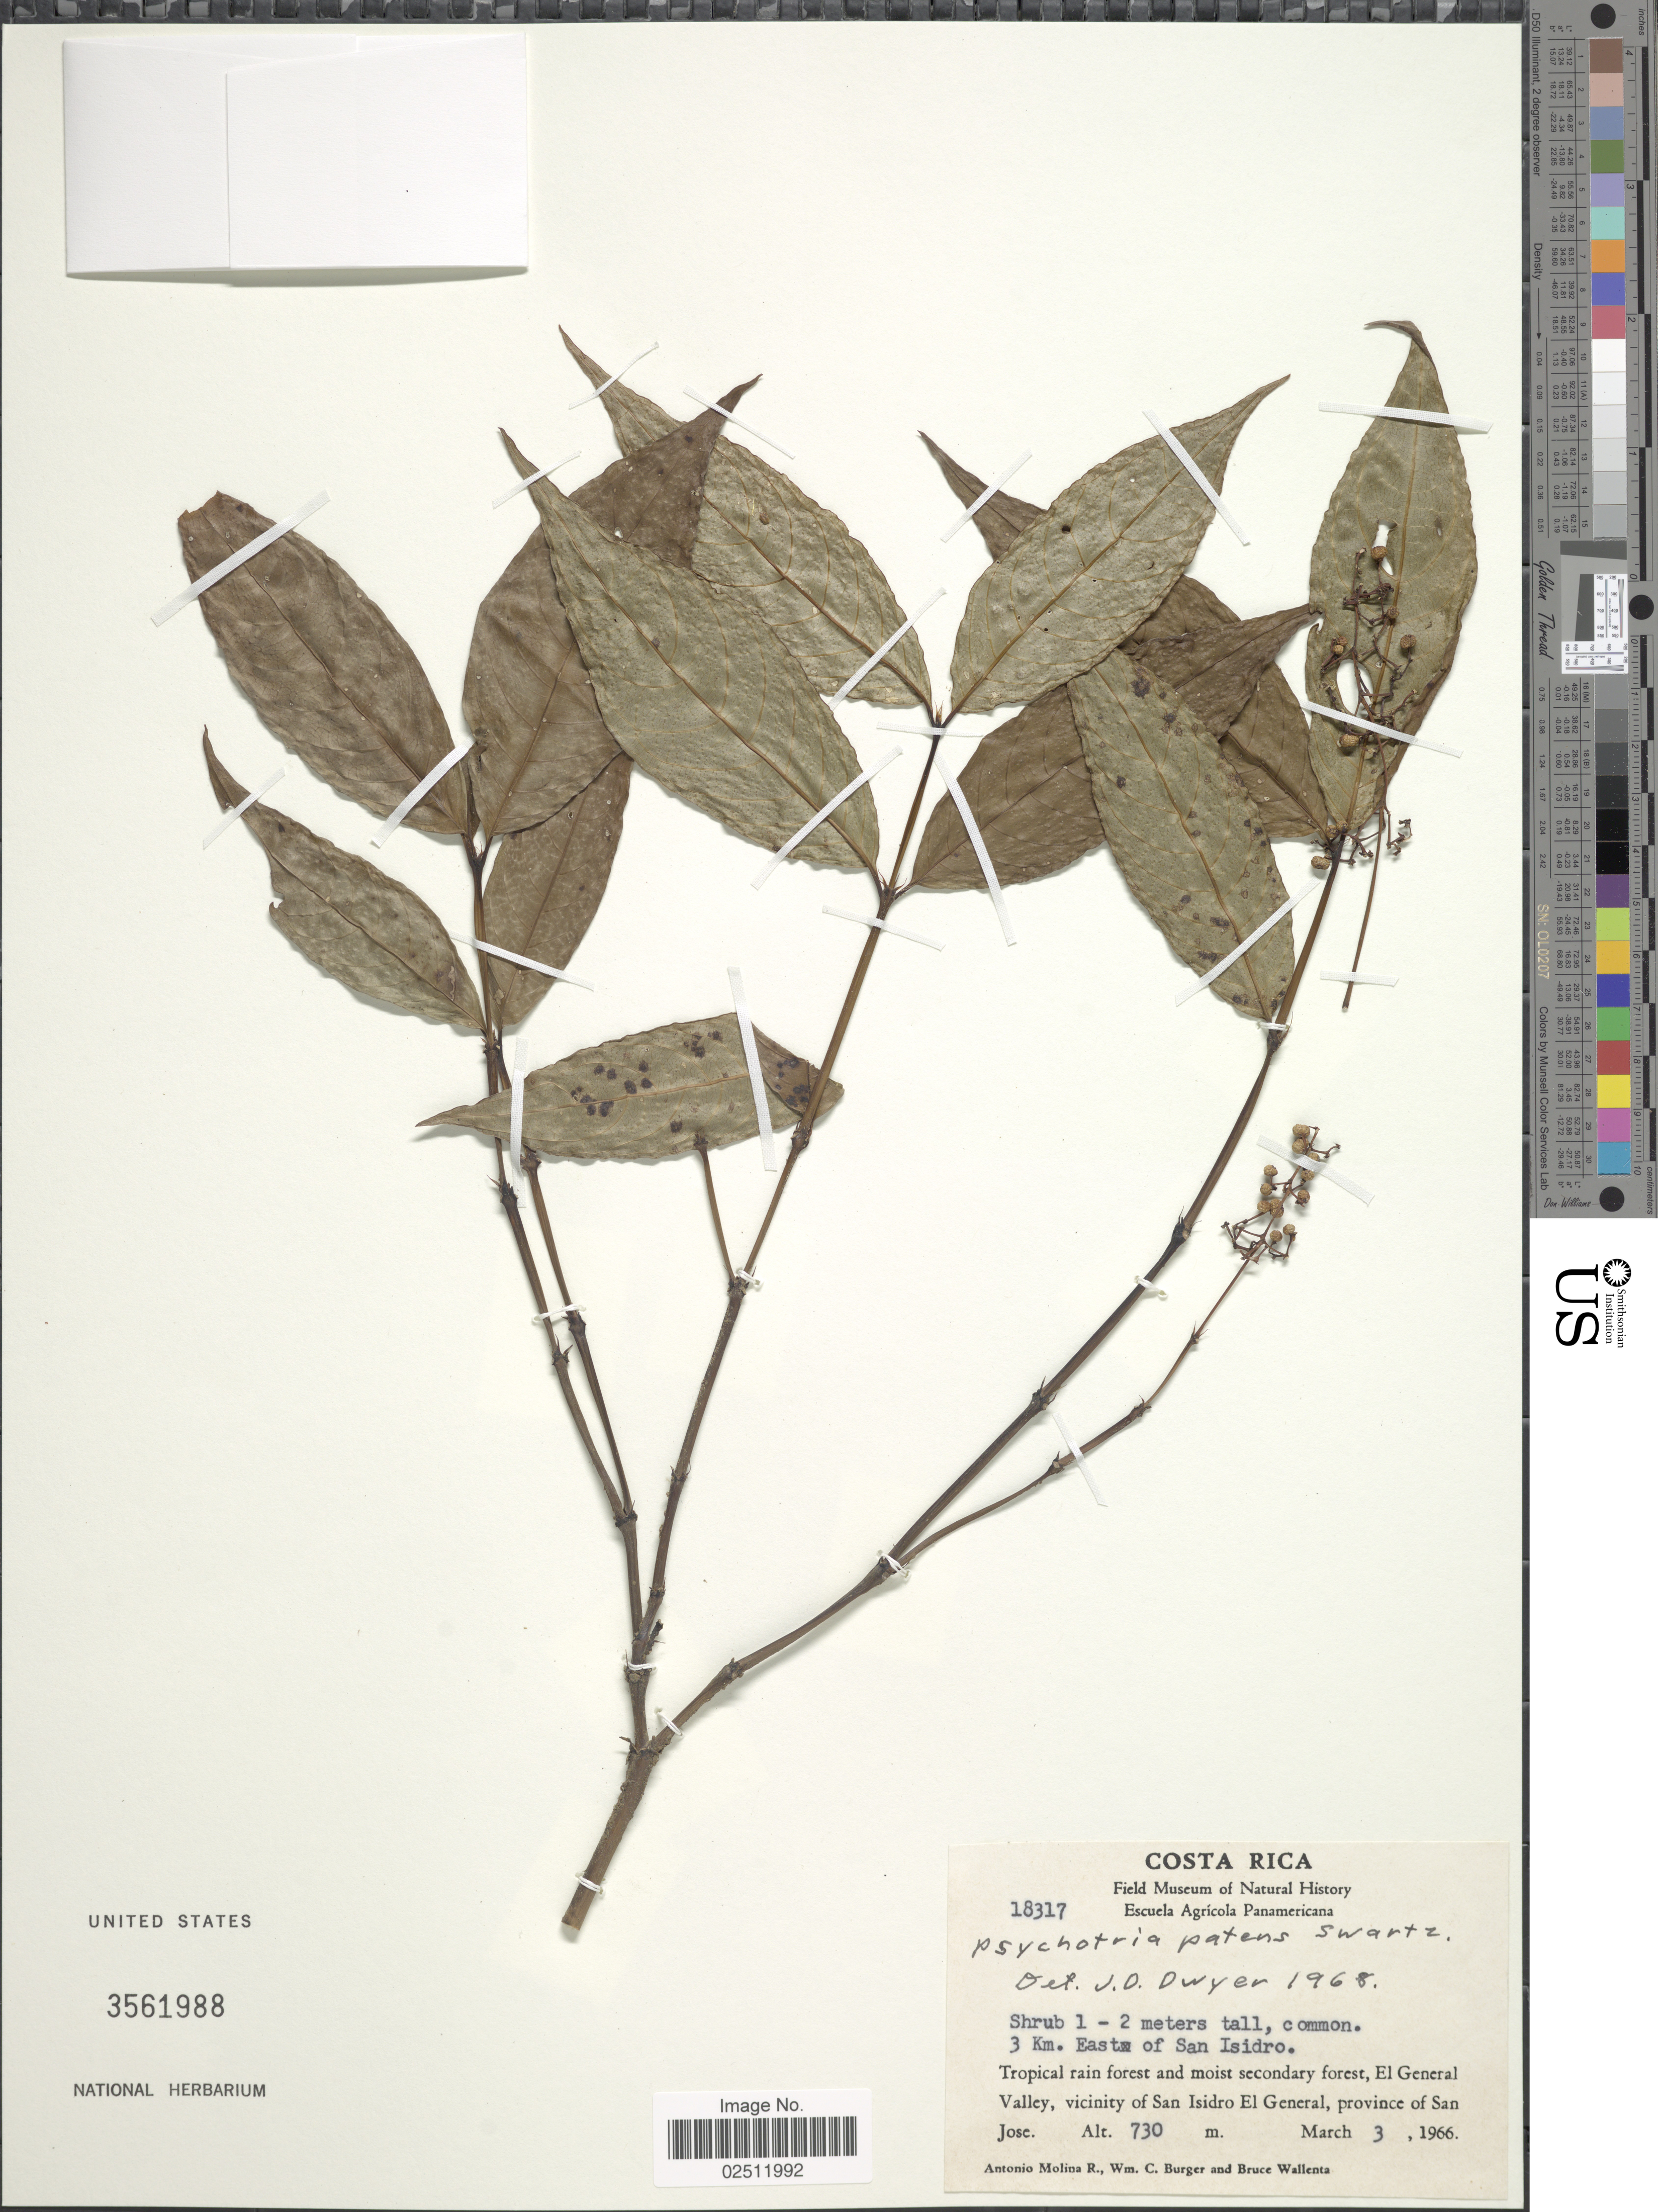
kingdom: Plantae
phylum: Tracheophyta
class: Magnoliopsida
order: Gentianales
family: Rubiaceae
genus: Psychotria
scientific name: Psychotria deflexa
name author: DC.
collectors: A. Molina R., W. Burger & B. Wallenta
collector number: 18317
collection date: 1966-03-03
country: Costa Rica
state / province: San José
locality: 3 Km East of San Isidro, Tropical rain forest and moist secondary forest, El General Valley, vicinity of San Isidro EL General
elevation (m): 730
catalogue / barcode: US 3561988